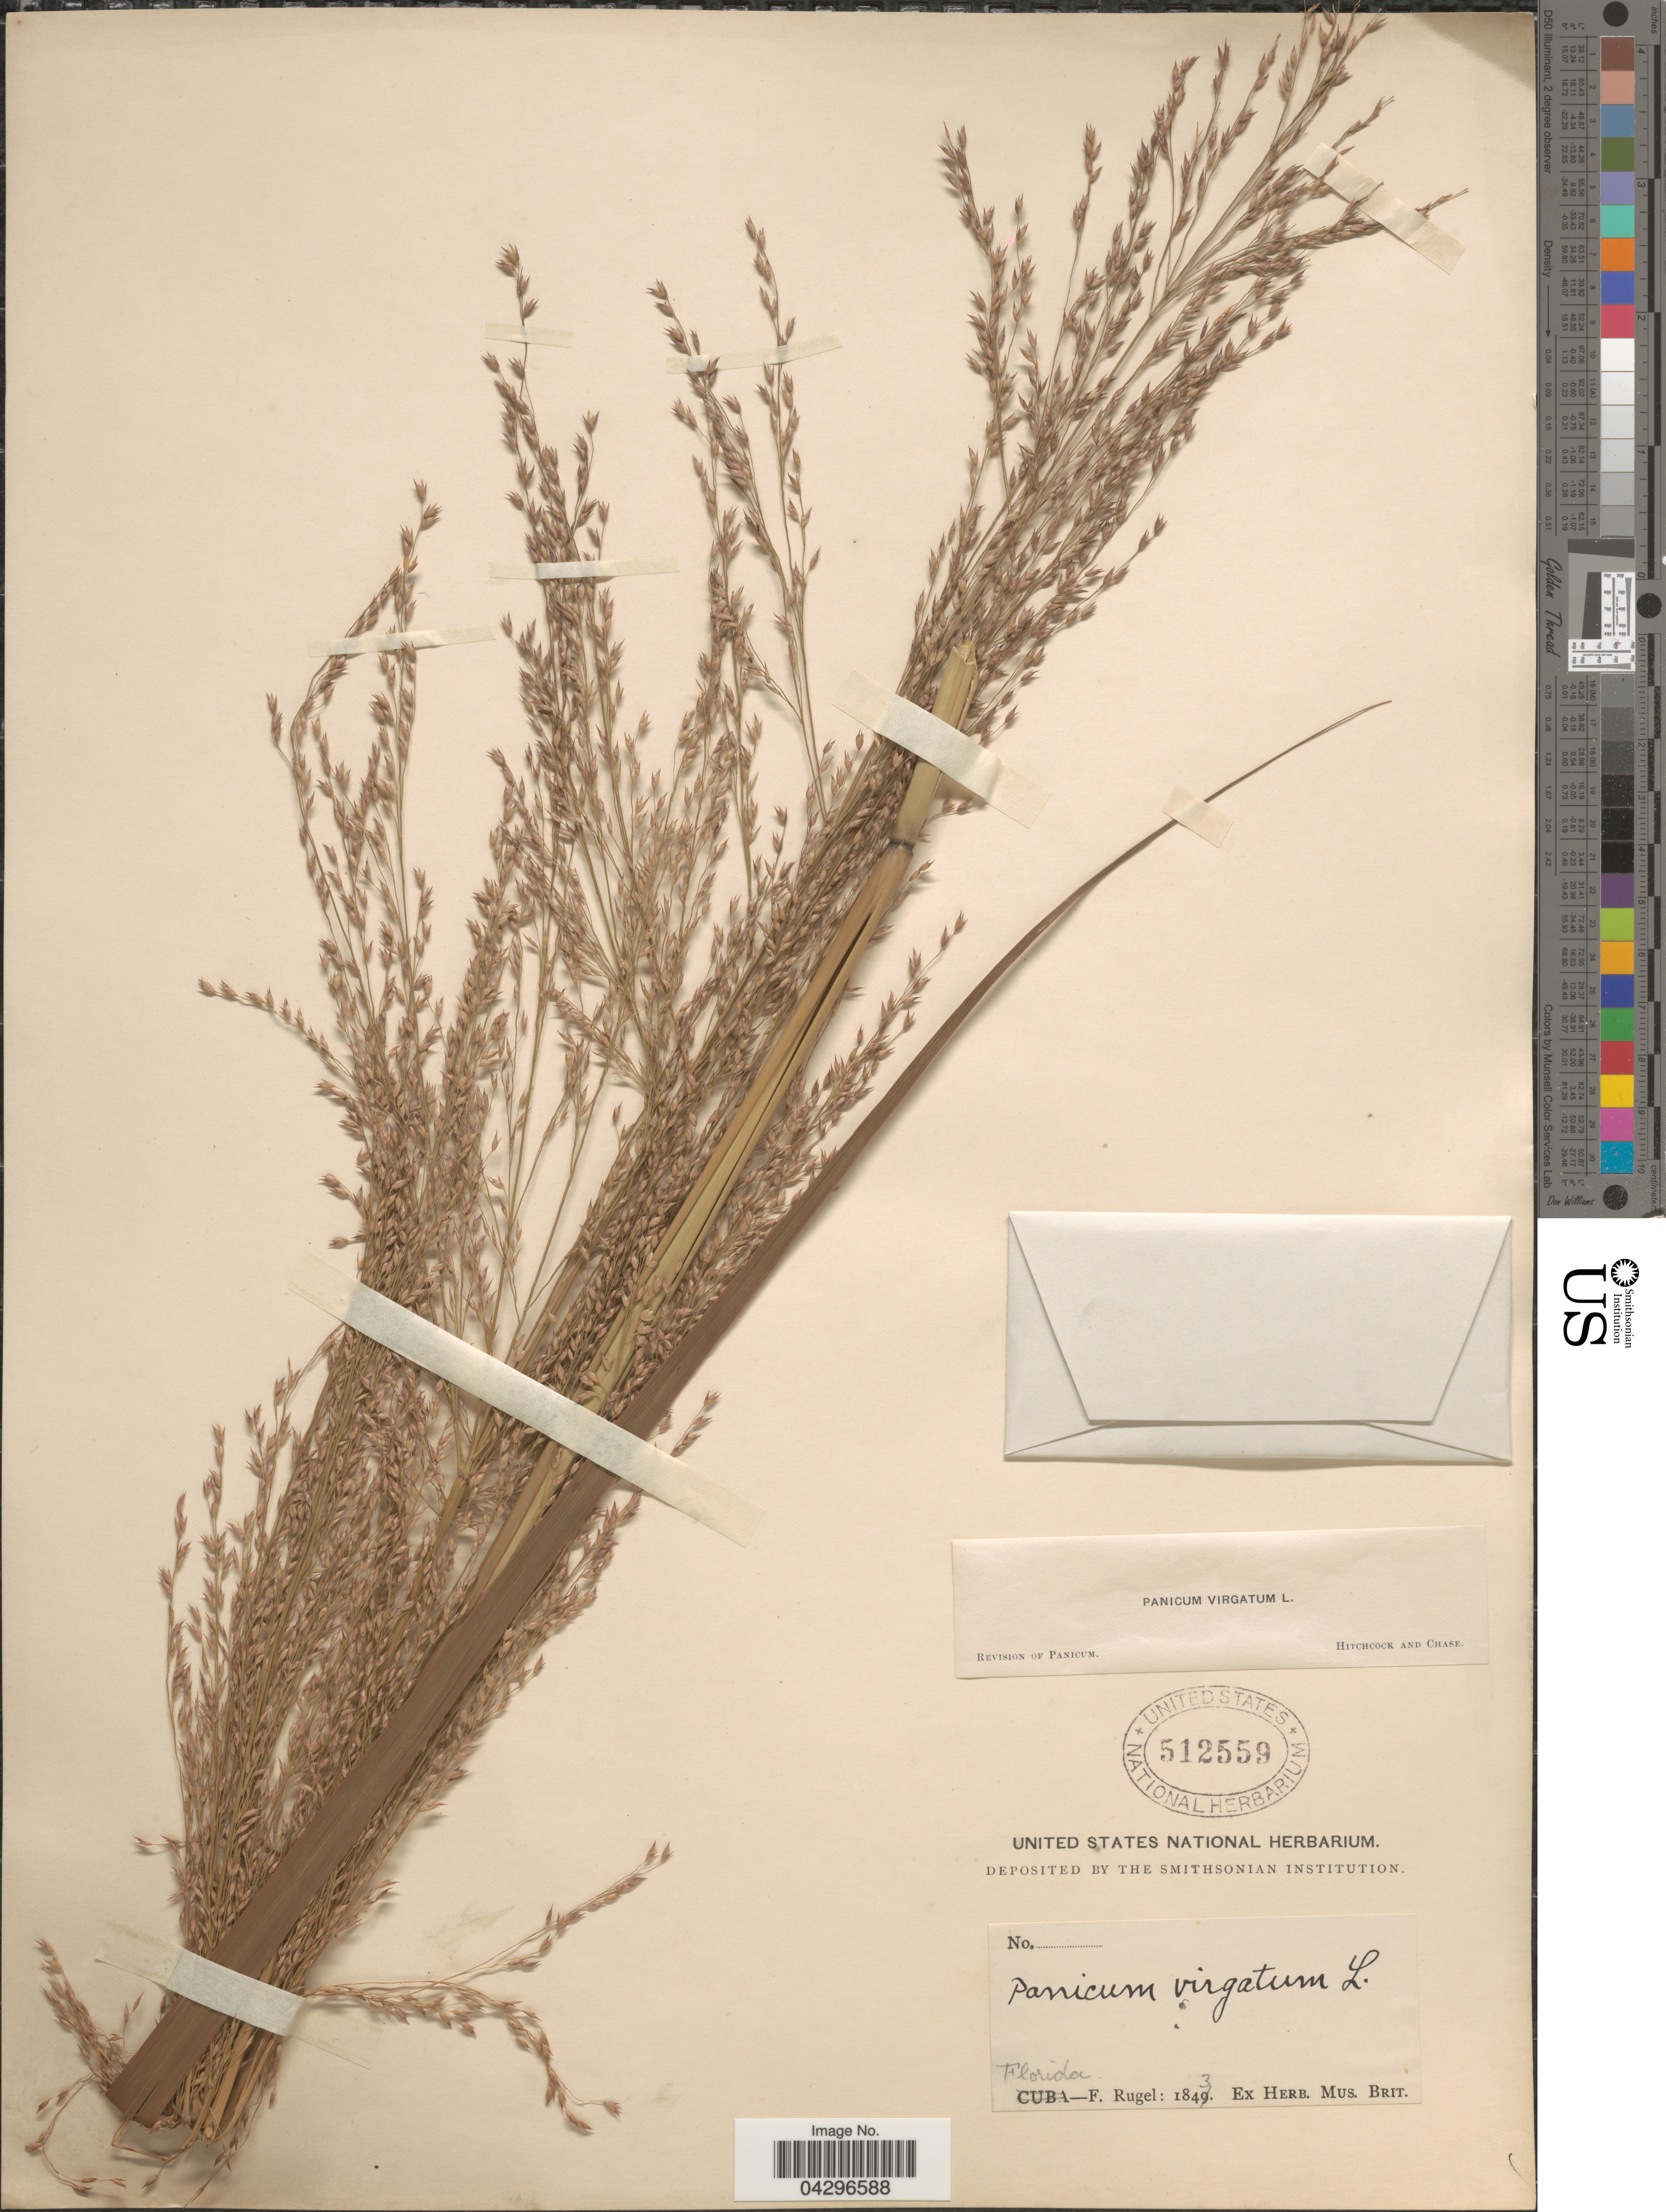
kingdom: Plantae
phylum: Tracheophyta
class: Liliopsida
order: Poales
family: Poaceae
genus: Panicum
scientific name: Panicum virgatum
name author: L.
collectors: F. Rugel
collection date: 1843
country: United States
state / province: Florida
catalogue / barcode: US 512559